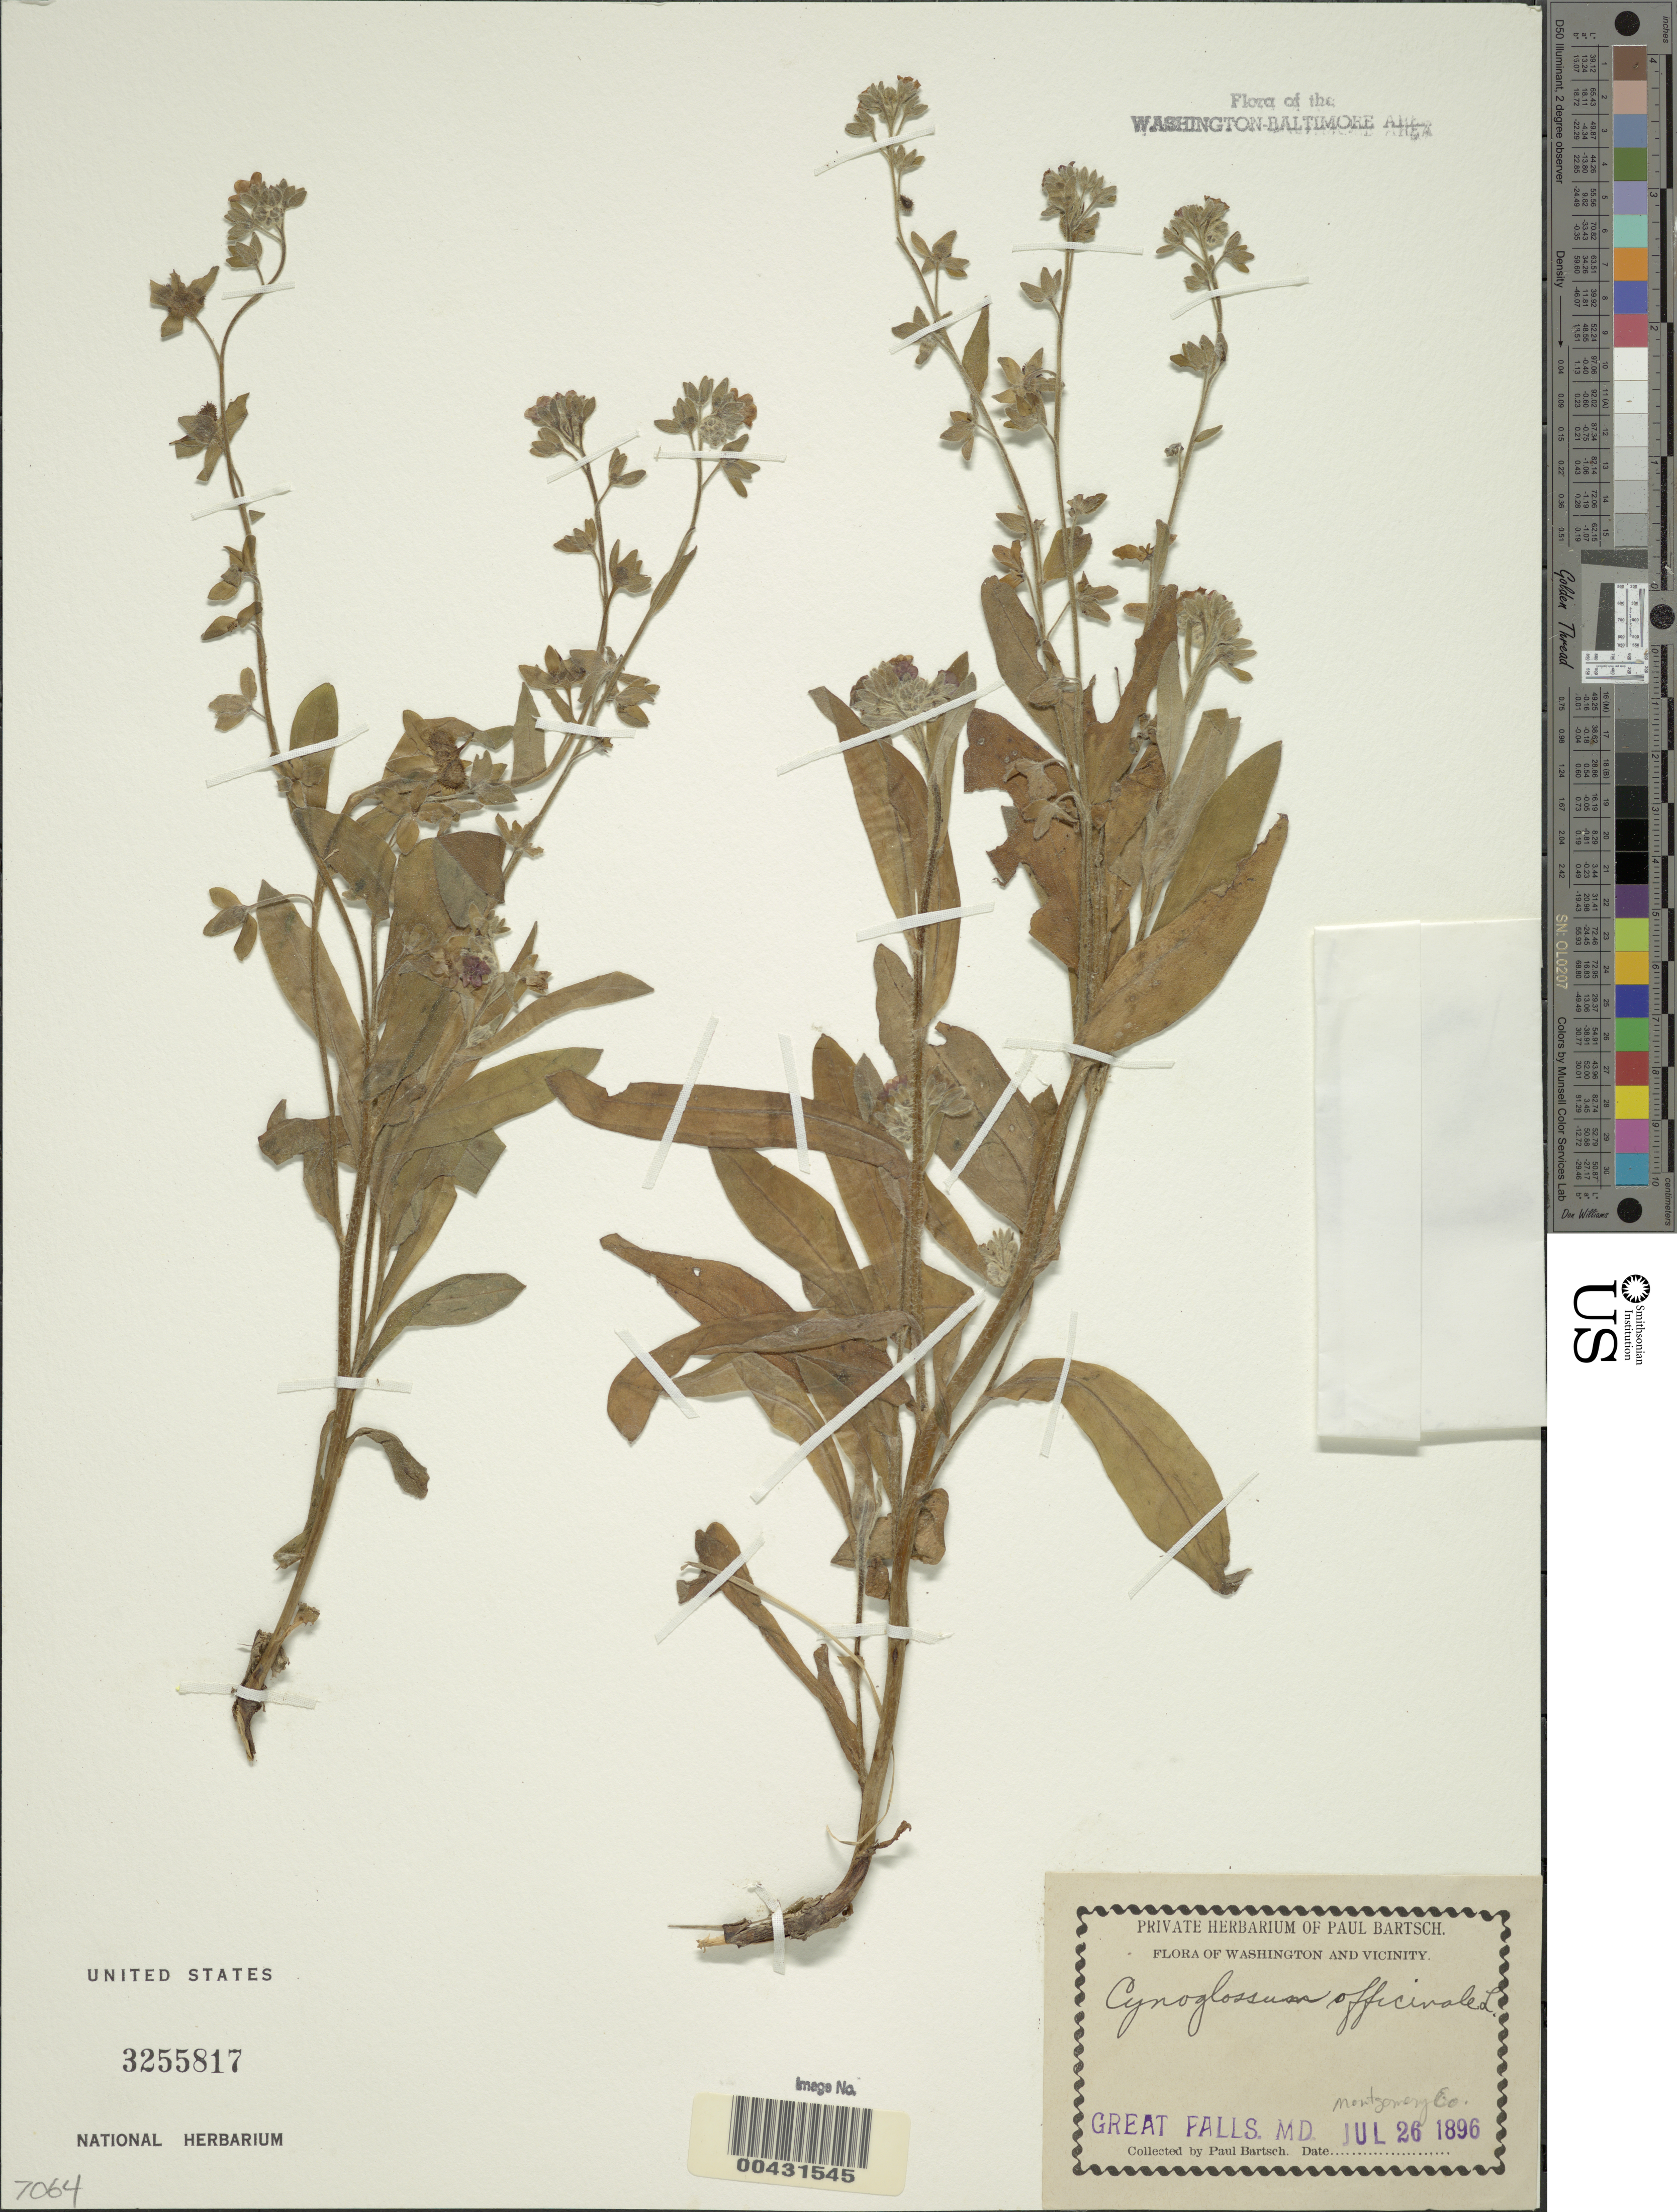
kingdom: Plantae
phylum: Tracheophyta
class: Magnoliopsida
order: Boraginales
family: Boraginaceae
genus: Cynoglossum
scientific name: Cynoglossum officinale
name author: L.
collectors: P. Bartsch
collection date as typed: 26 Jul 1896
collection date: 1896-07-26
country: United States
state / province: Maryland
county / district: Montgomery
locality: Great Falls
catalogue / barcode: US 3255817